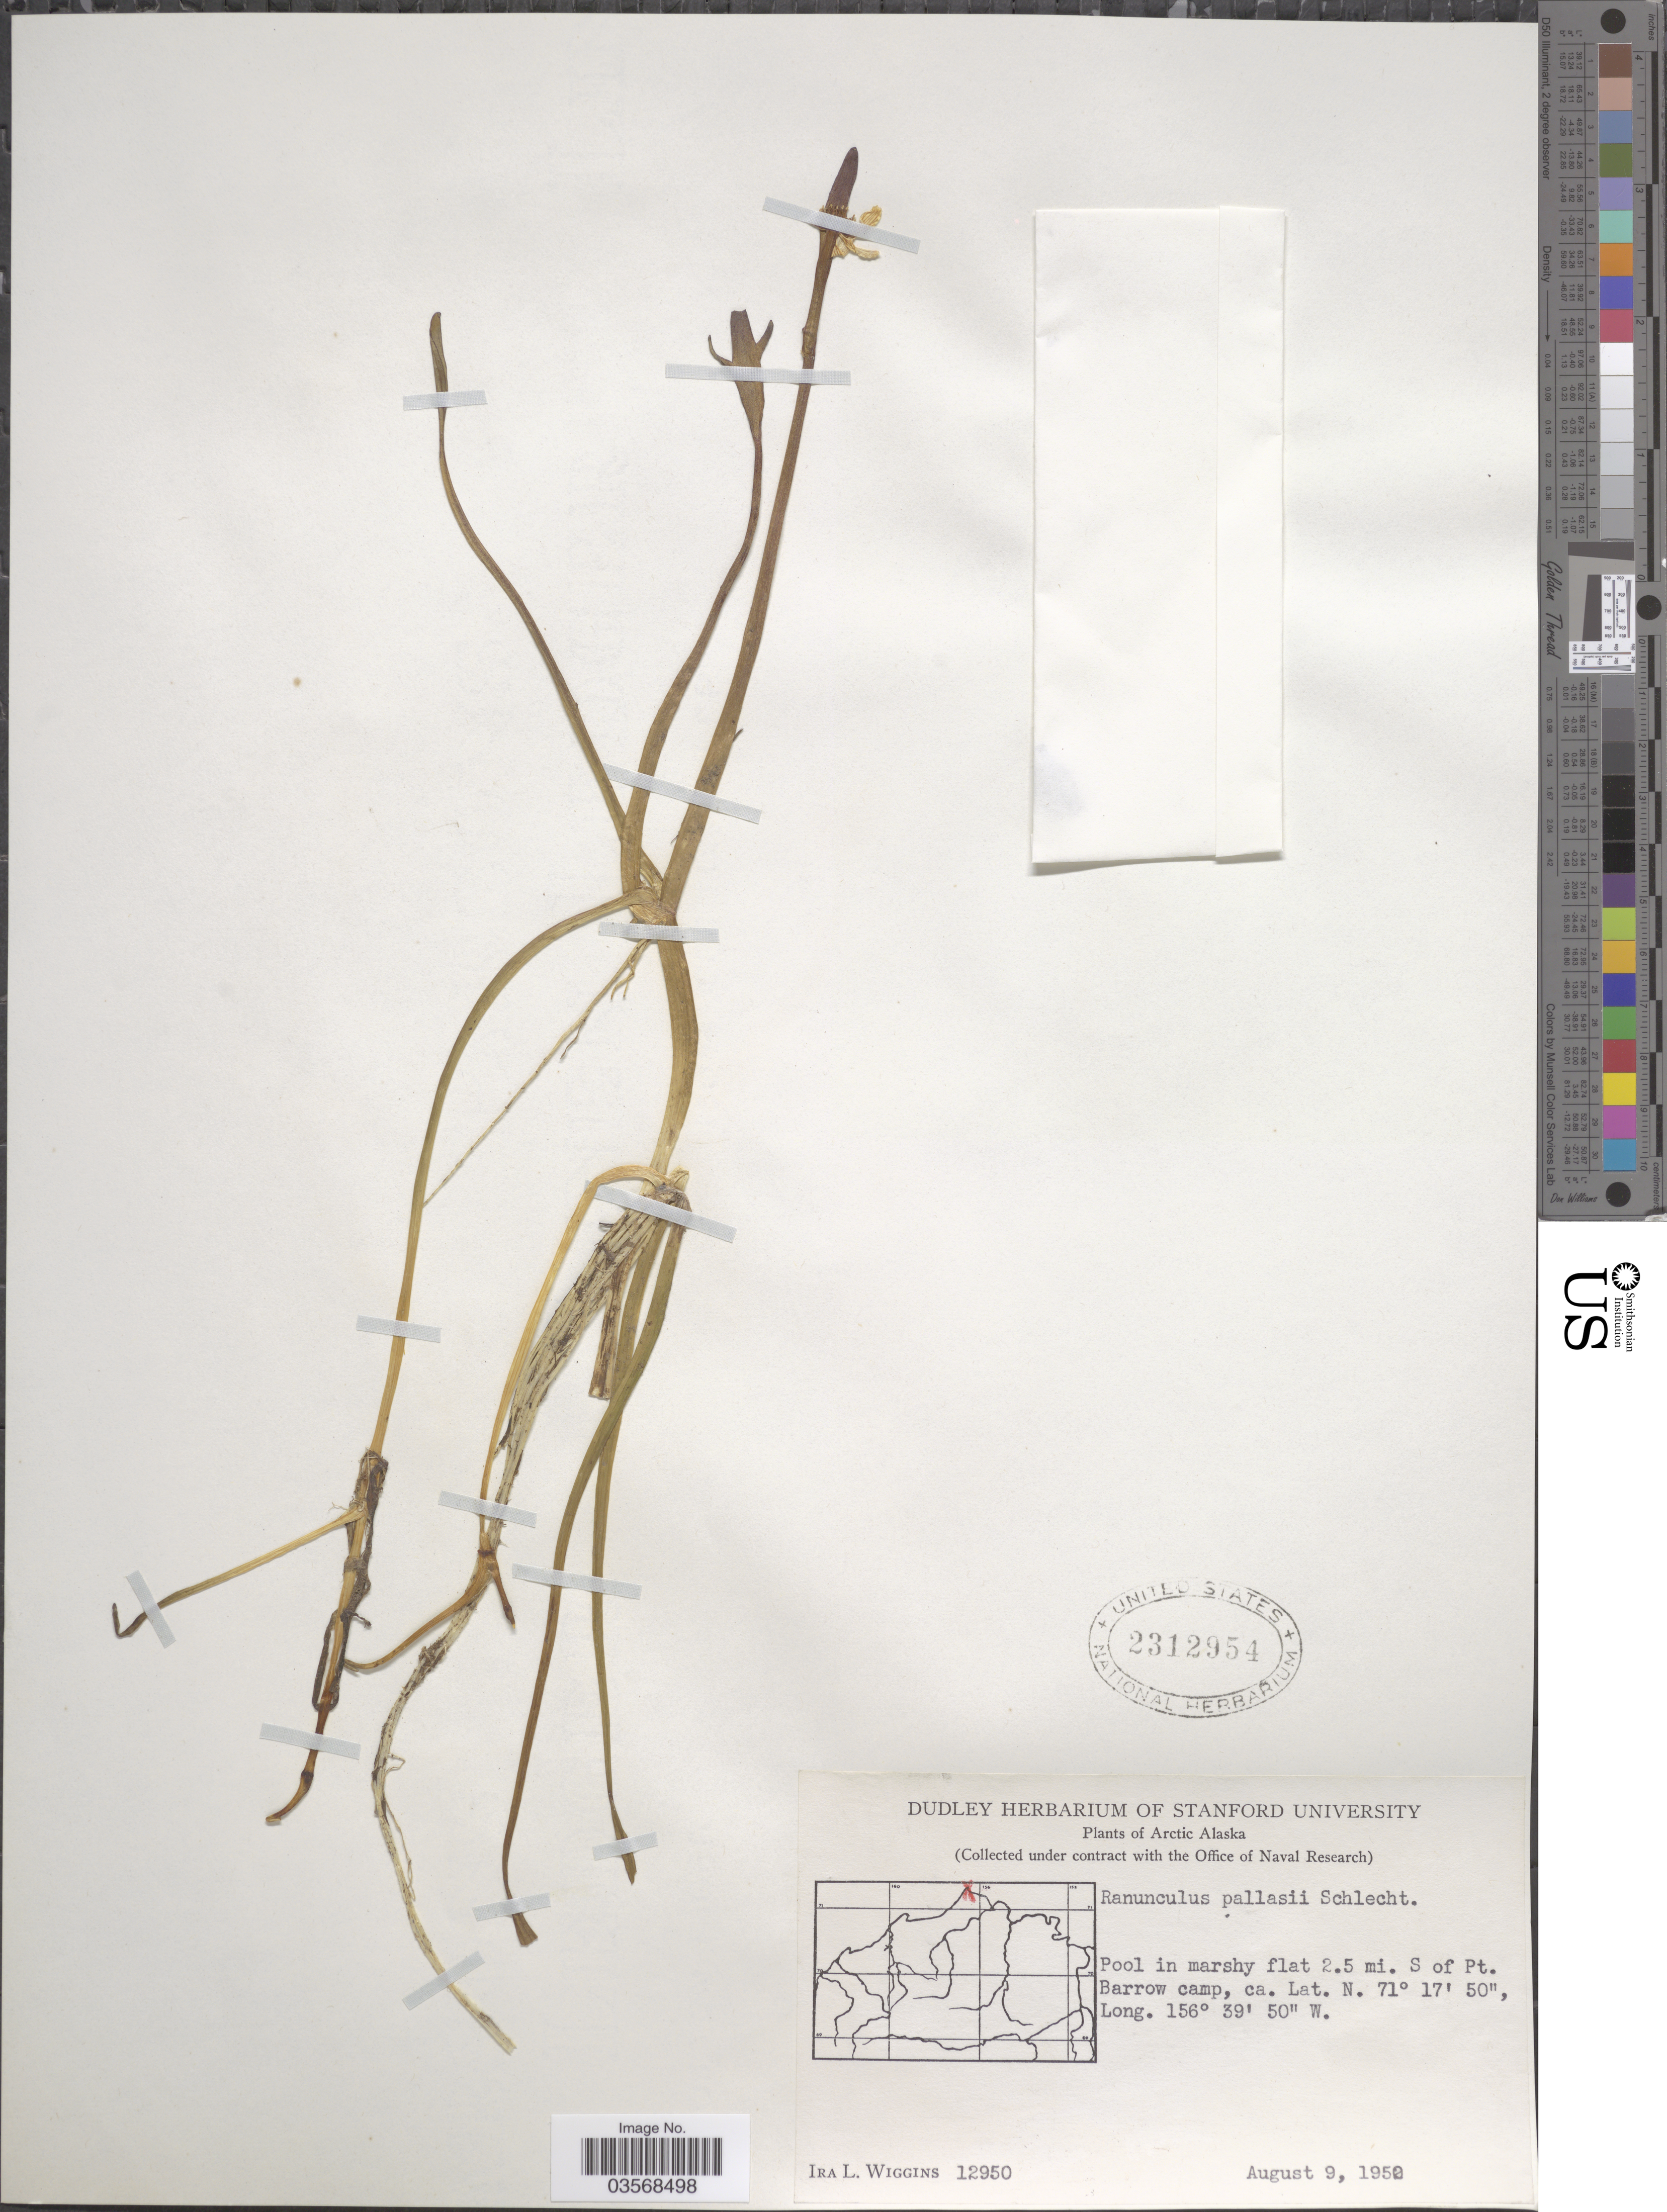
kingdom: Plantae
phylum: Tracheophyta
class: Magnoliopsida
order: Ranunculales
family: Ranunculaceae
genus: Ranunculus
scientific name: Ranunculus pallasii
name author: Schltdl.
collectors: I. L. Wiggins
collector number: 12950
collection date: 1950-08-09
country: United States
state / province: Alaska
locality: Arctic Alaska. Pool in marshy flat 2.5 mi. S of Pt. Barrow camp.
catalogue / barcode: US 2312954